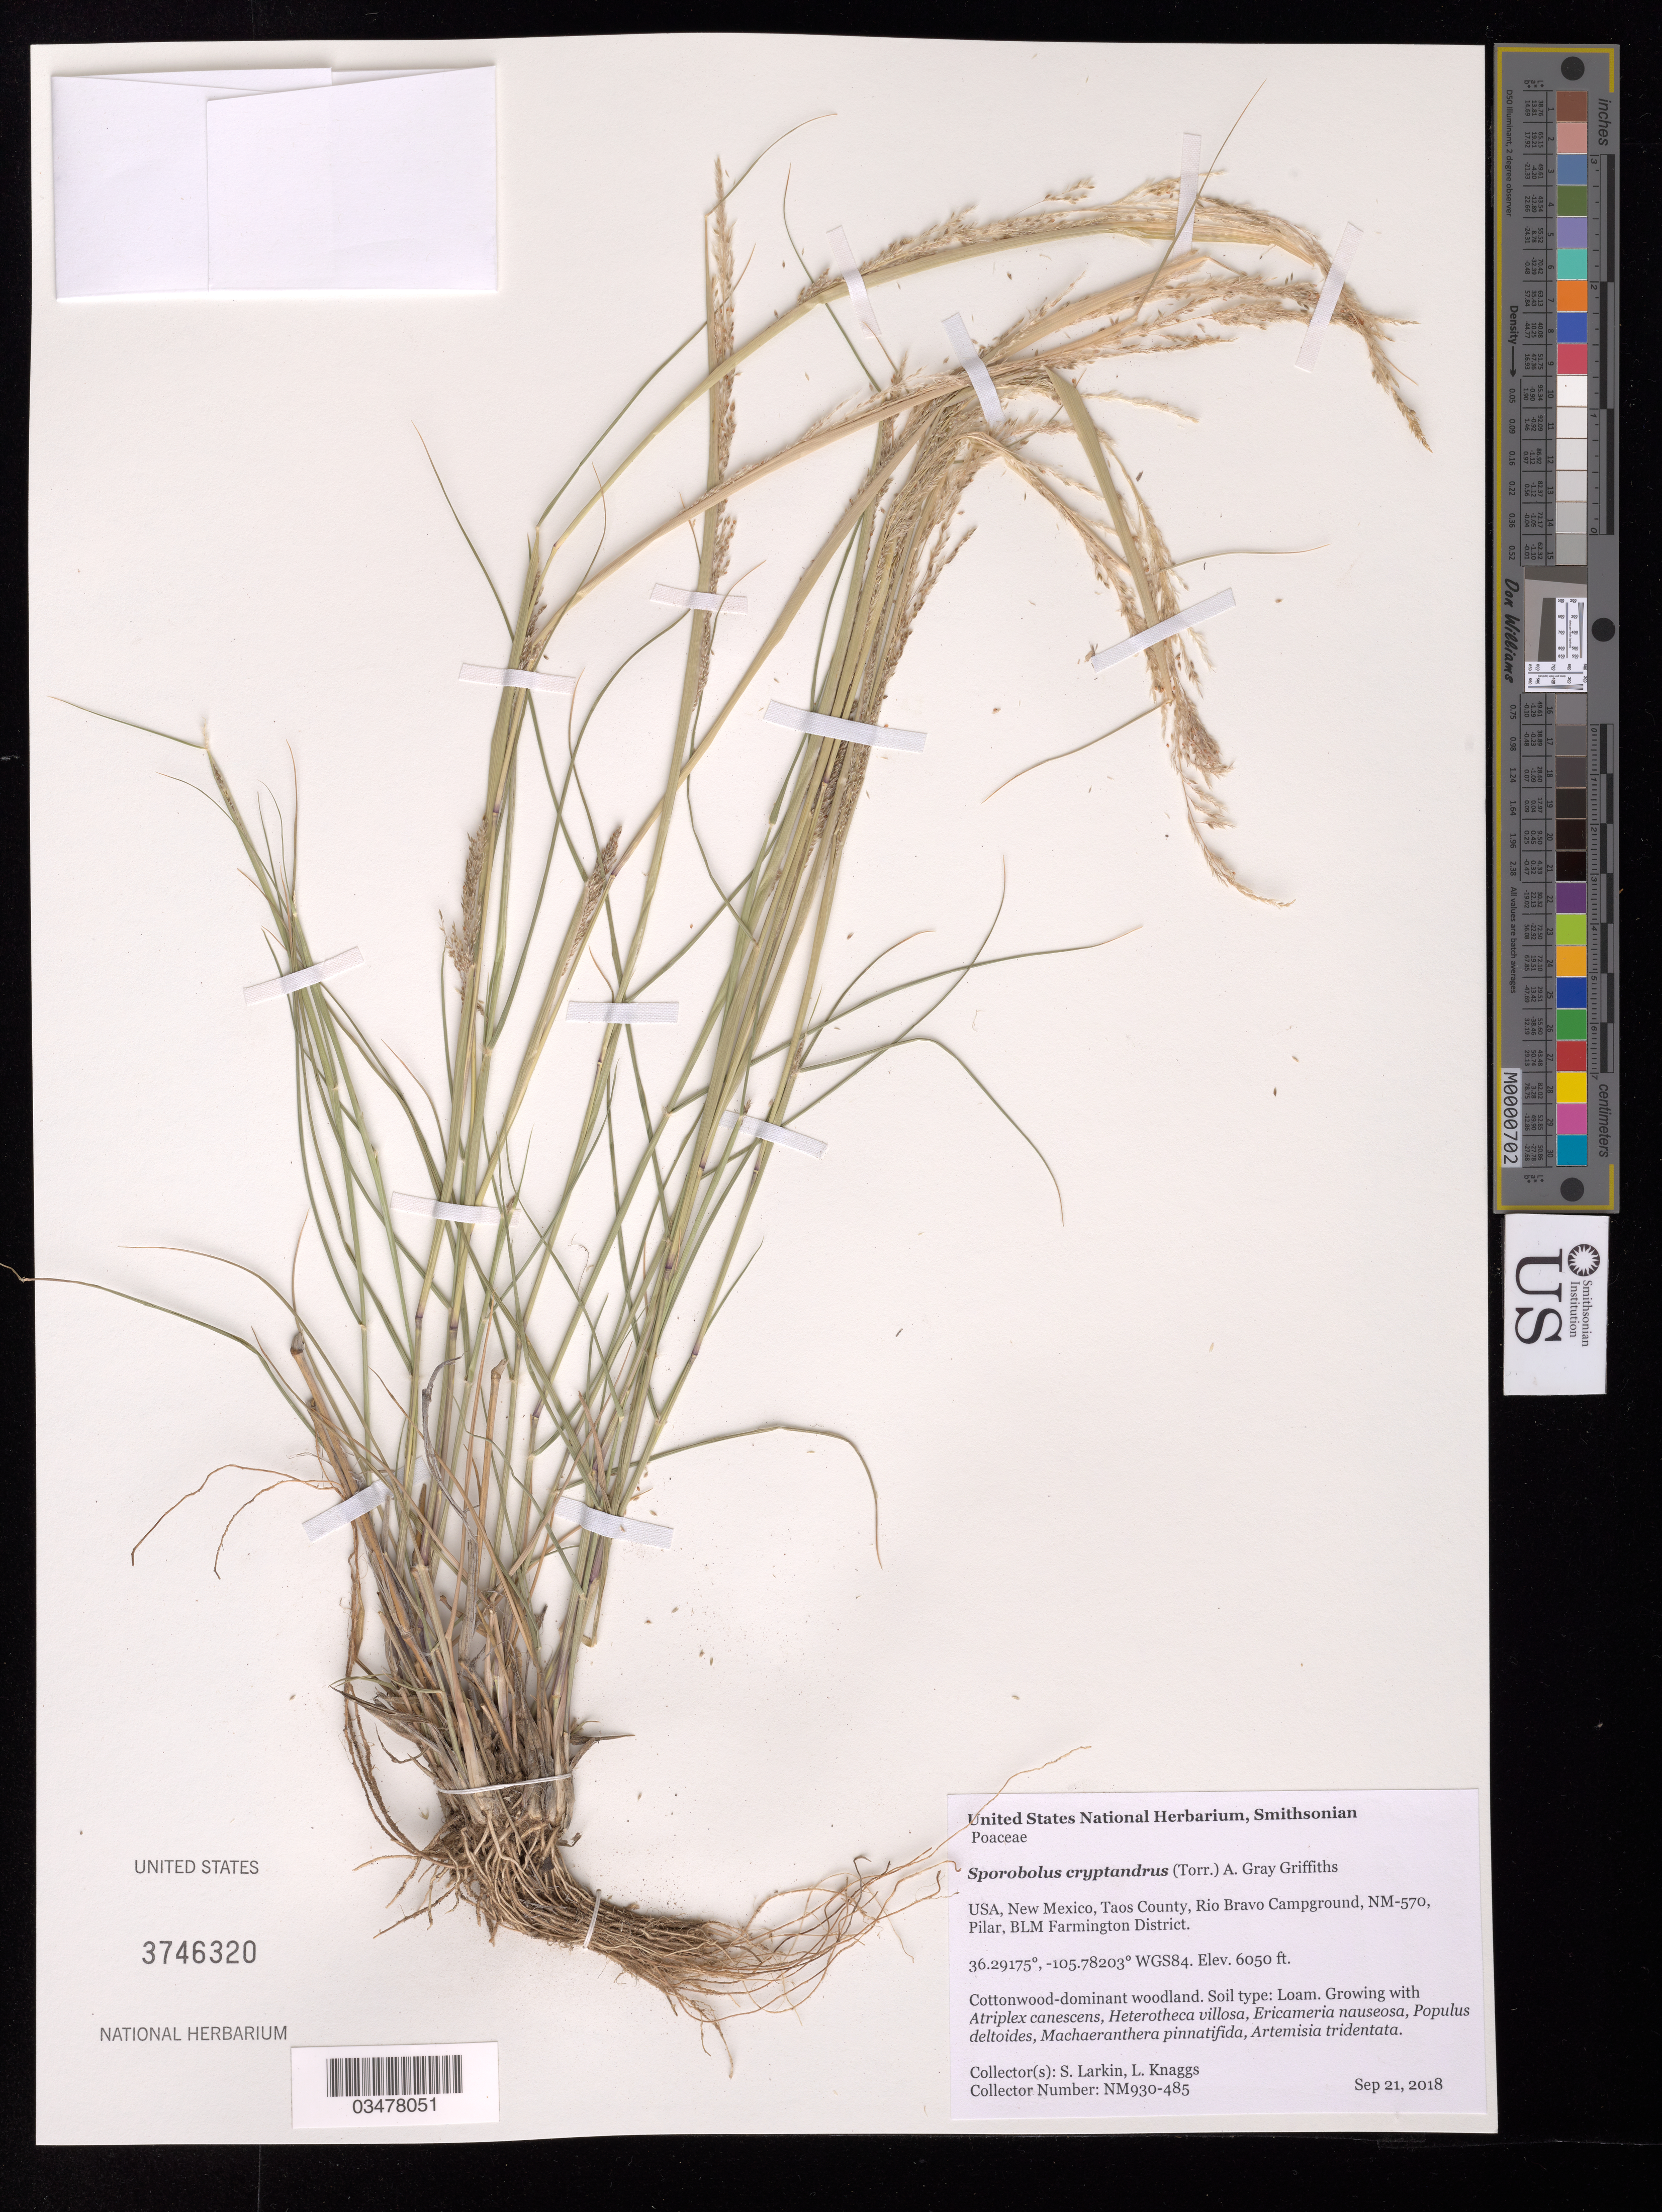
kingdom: Plantae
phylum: Tracheophyta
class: Liliopsida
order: Poales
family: Poaceae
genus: Sporobolus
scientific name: Sporobolus cryptandrus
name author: (Torr.) A. Gray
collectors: S. Larkin & L. Knaggs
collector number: NM930-485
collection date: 2018-09-21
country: United States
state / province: New Mexico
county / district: Taos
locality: Pilar, NM-570 (Rio Bravo Campground). BLM Farmington District.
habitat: Loam. Cottonwood-dominant woodland. With Atriplex canescens, Ericameria nauseosa, Populus deltoides, Artemisia tridentata, etc.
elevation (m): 1844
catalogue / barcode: US 3746320